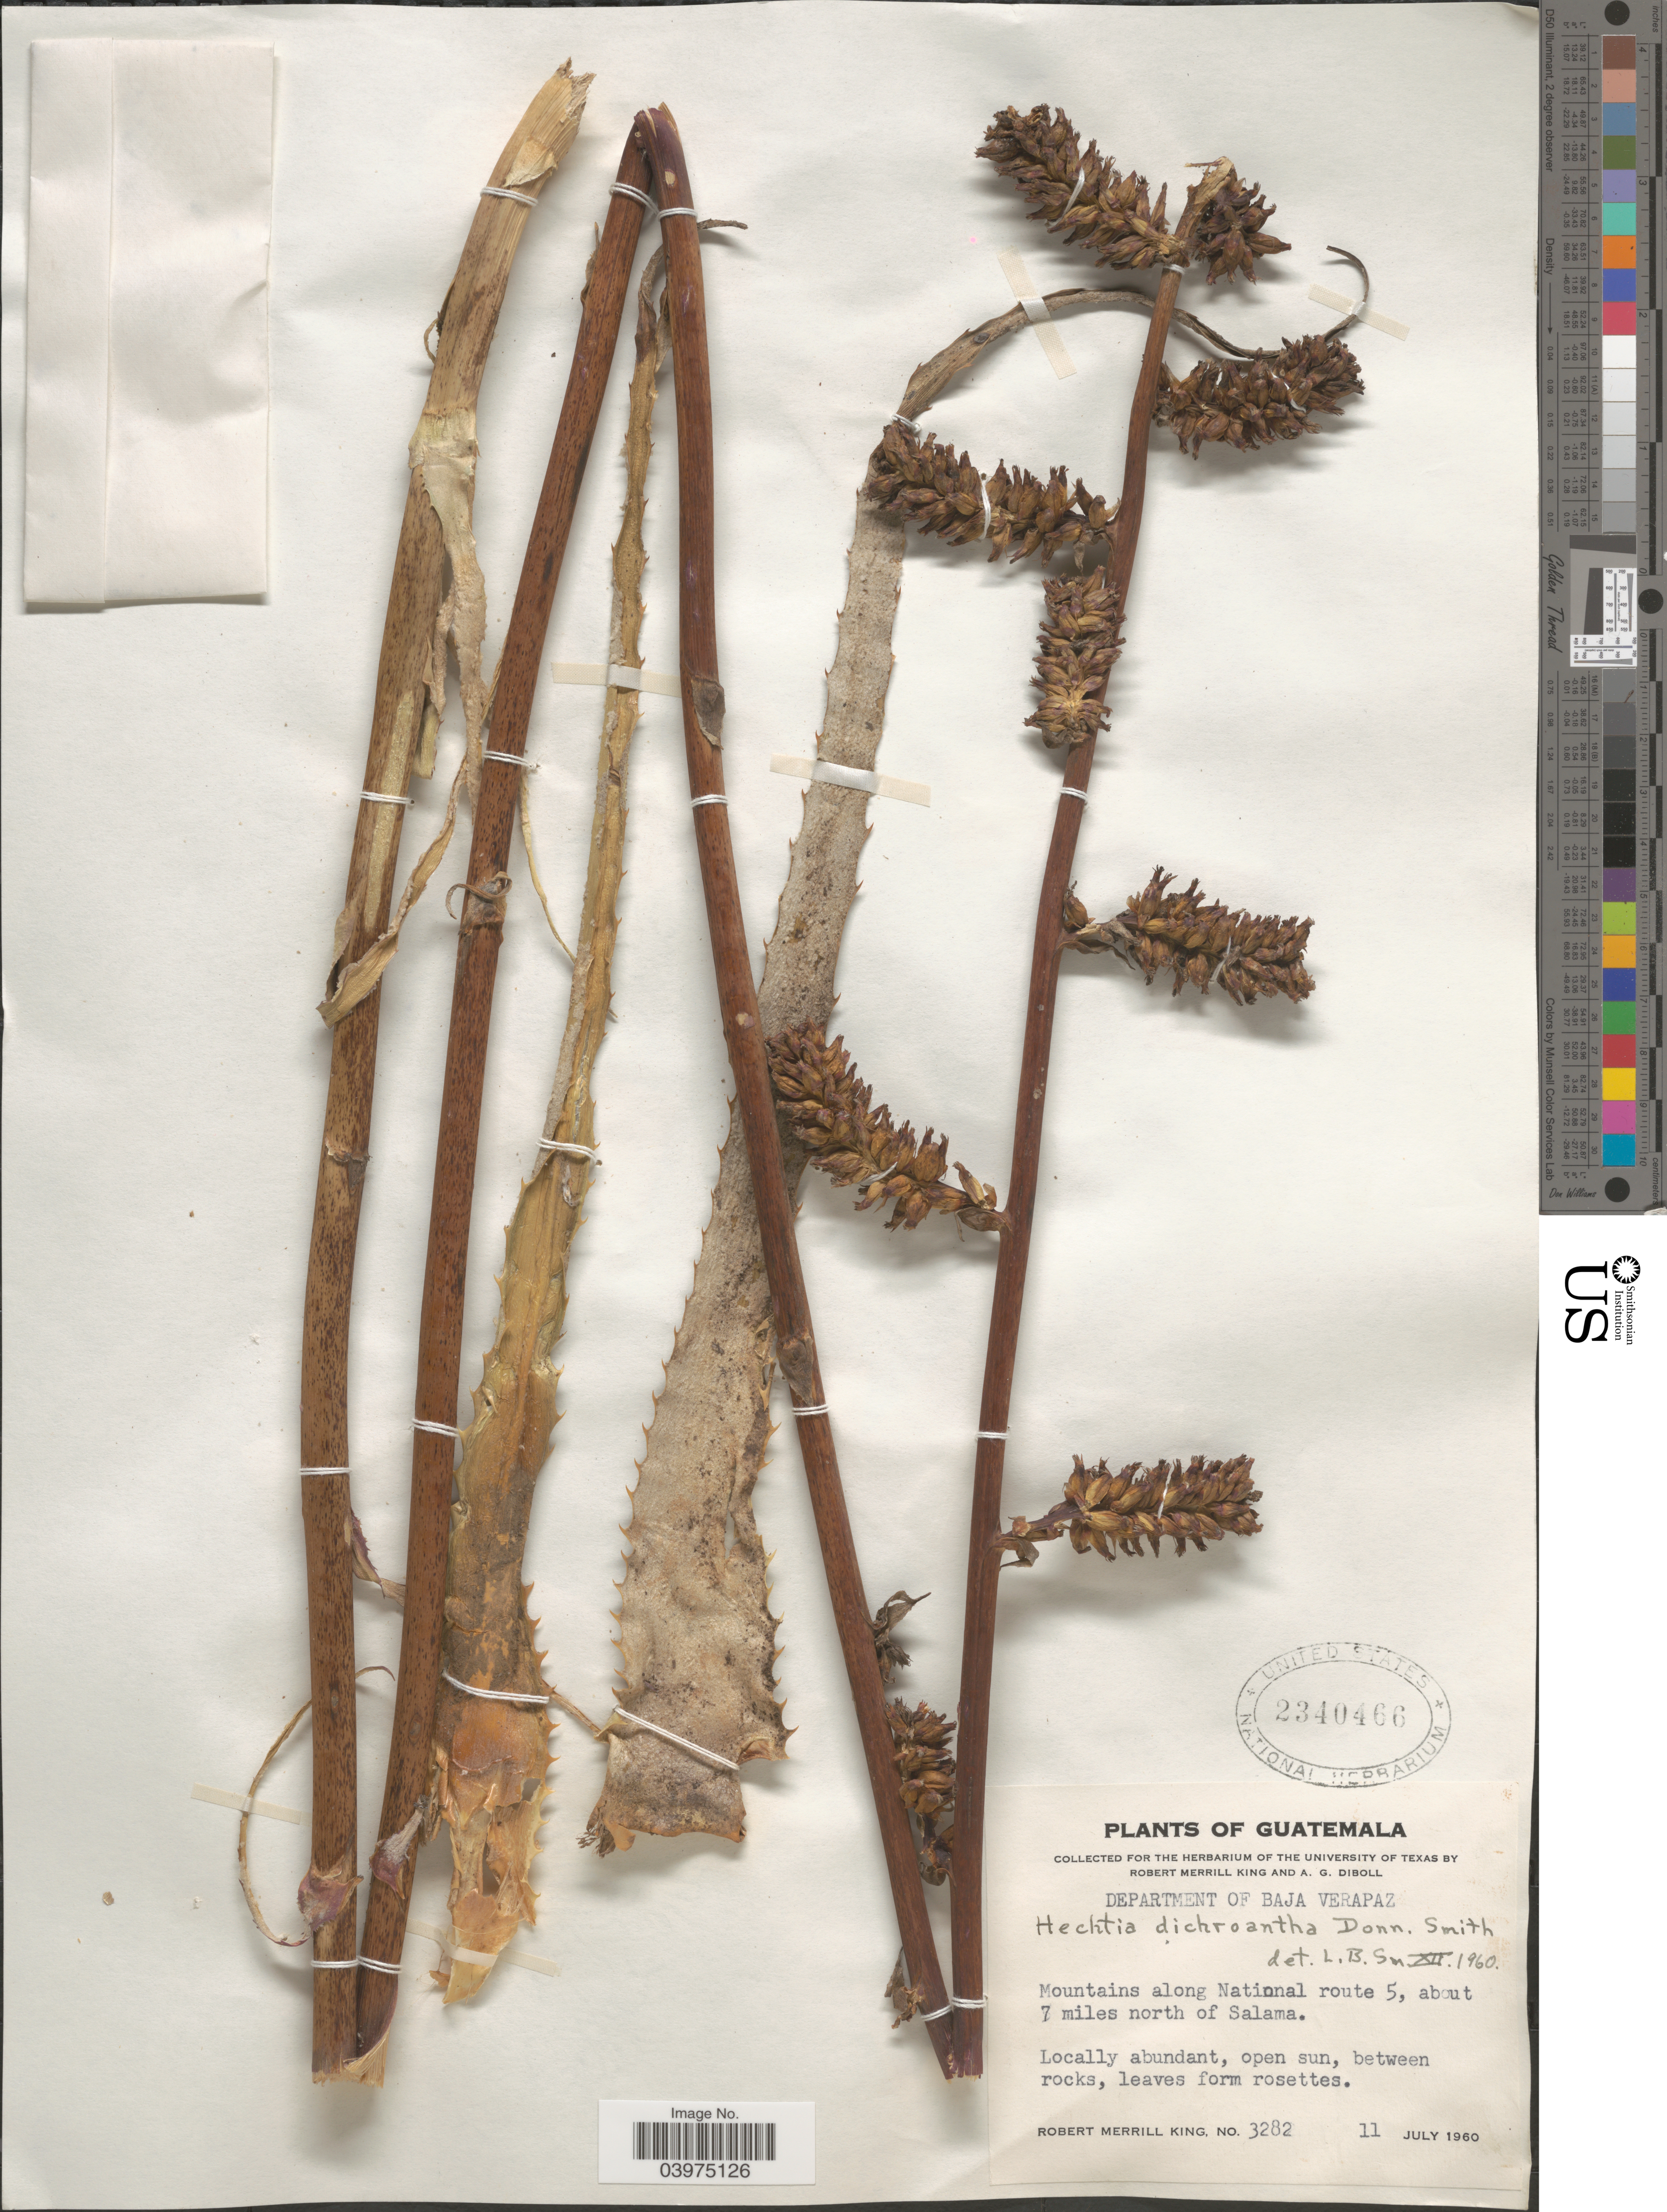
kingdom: Plantae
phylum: Tracheophyta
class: Liliopsida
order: Poales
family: Bromeliaceae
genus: Hechtia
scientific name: Hechtia dichroantha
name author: Donn. Sm.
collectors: R. M. King & A. Diboll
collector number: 3282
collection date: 1960-07-11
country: Guatemala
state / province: Baja Verapaz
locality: Department of Baja Verapaz. Mountains along National route 5, about 7 miles north of Salama.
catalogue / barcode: US 2340466